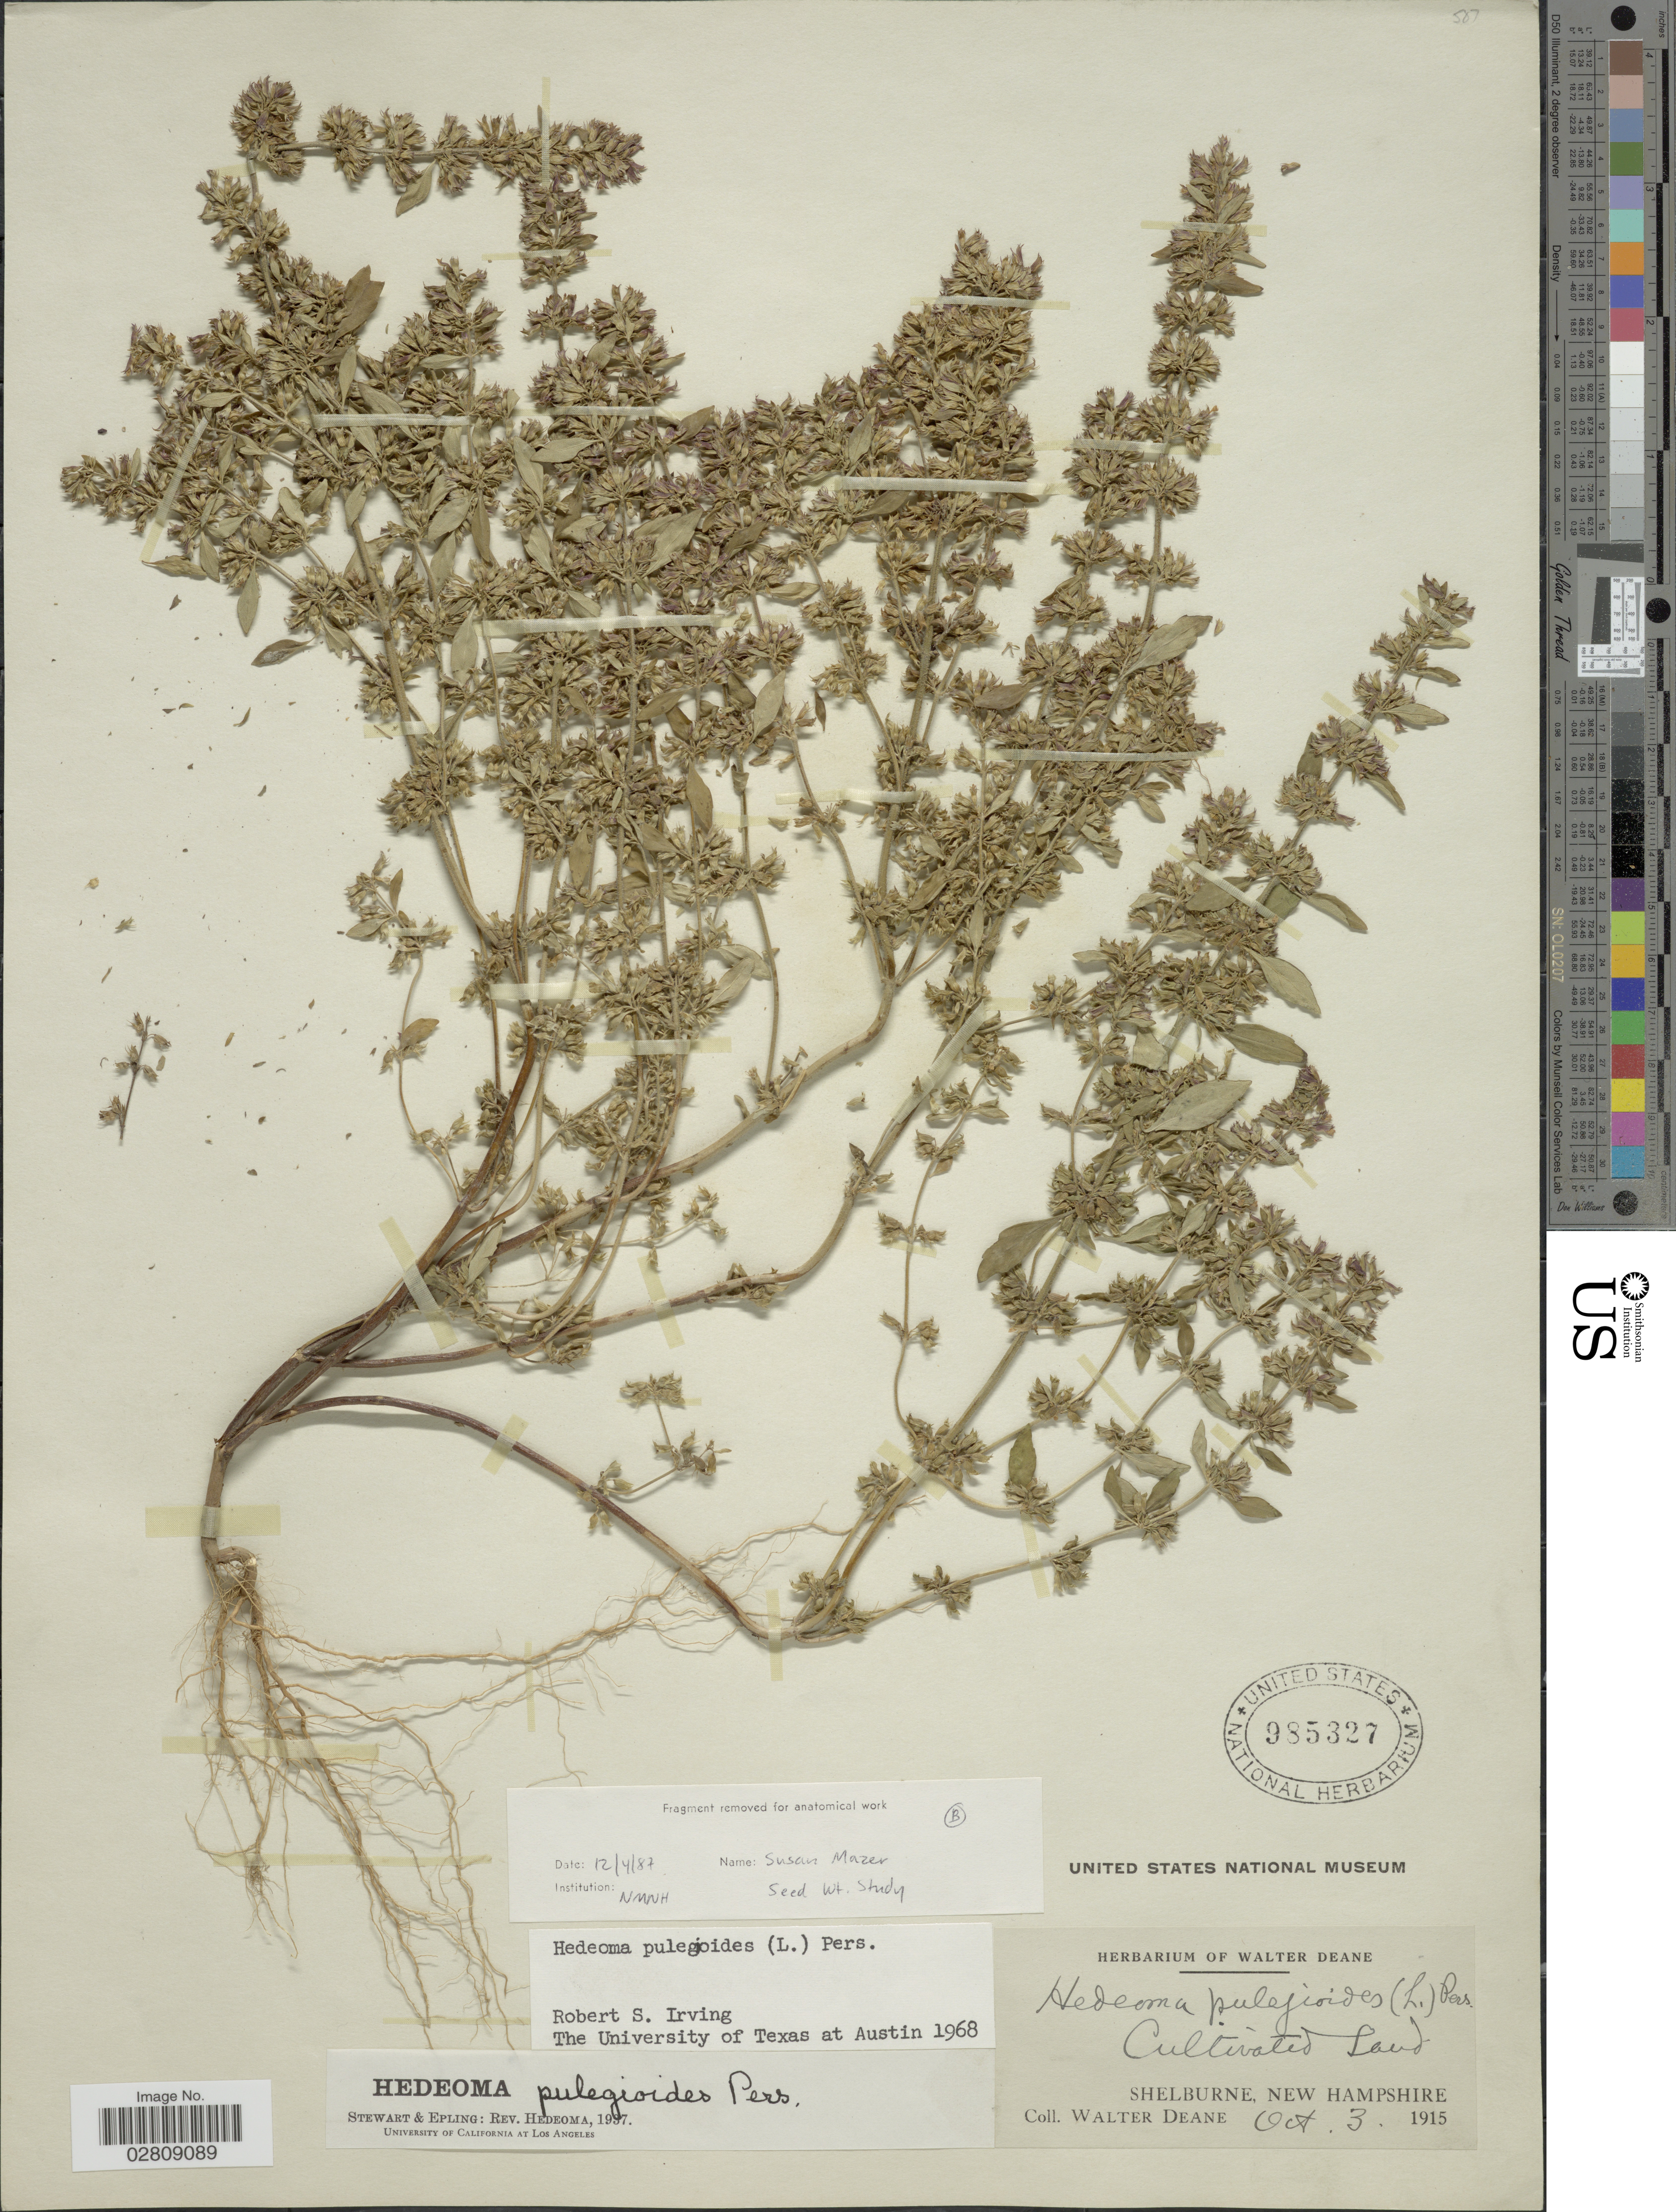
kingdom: Plantae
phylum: Tracheophyta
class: Magnoliopsida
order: Lamiales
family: Lamiaceae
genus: Hedeoma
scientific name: Hedeoma pulegioides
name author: (L.) Pers.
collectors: W. Deane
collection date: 1915-10-03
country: United States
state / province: New Hampshire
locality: Shelburne.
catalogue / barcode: US 385327